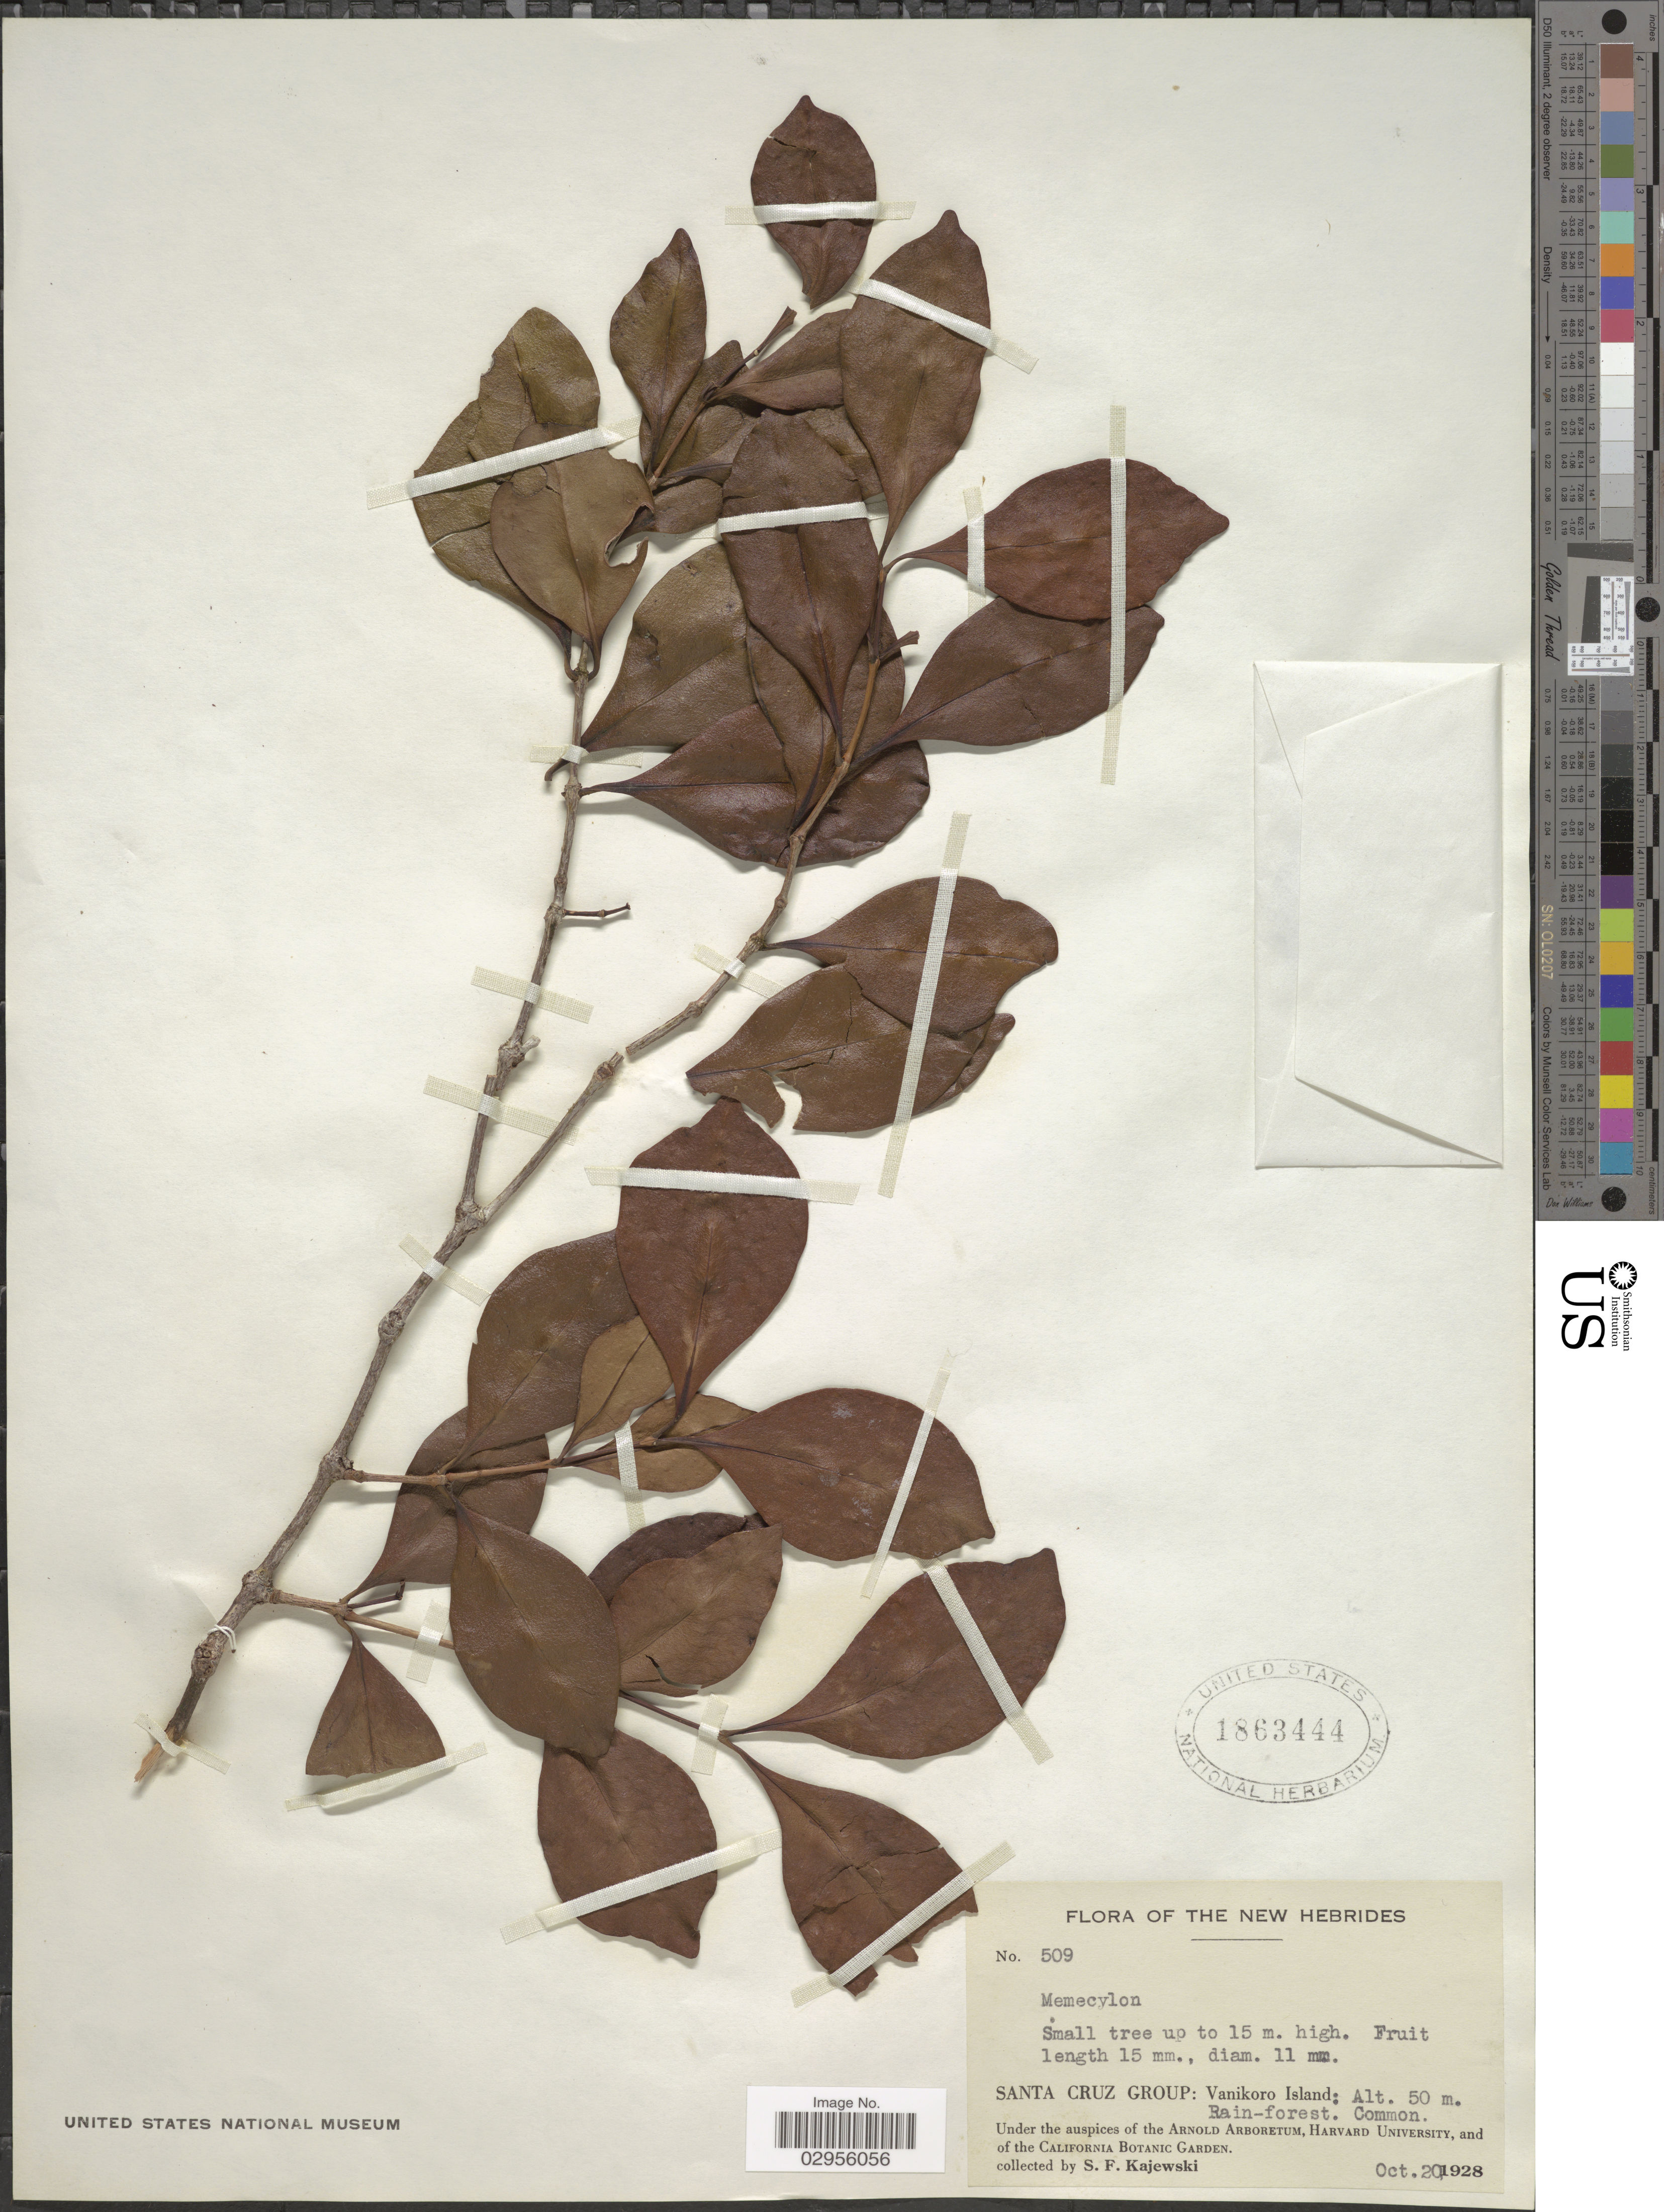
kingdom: Plantae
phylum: Tracheophyta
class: Magnoliopsida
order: Myrtales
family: Melastomataceae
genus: Memecylon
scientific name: Memecylon sp.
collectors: S. Kajewski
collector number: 509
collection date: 1928-10-20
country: Vanuatu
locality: The New Hebrides. Santa Cruz Group: Vanikoro Island.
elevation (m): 50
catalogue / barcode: US 1863444